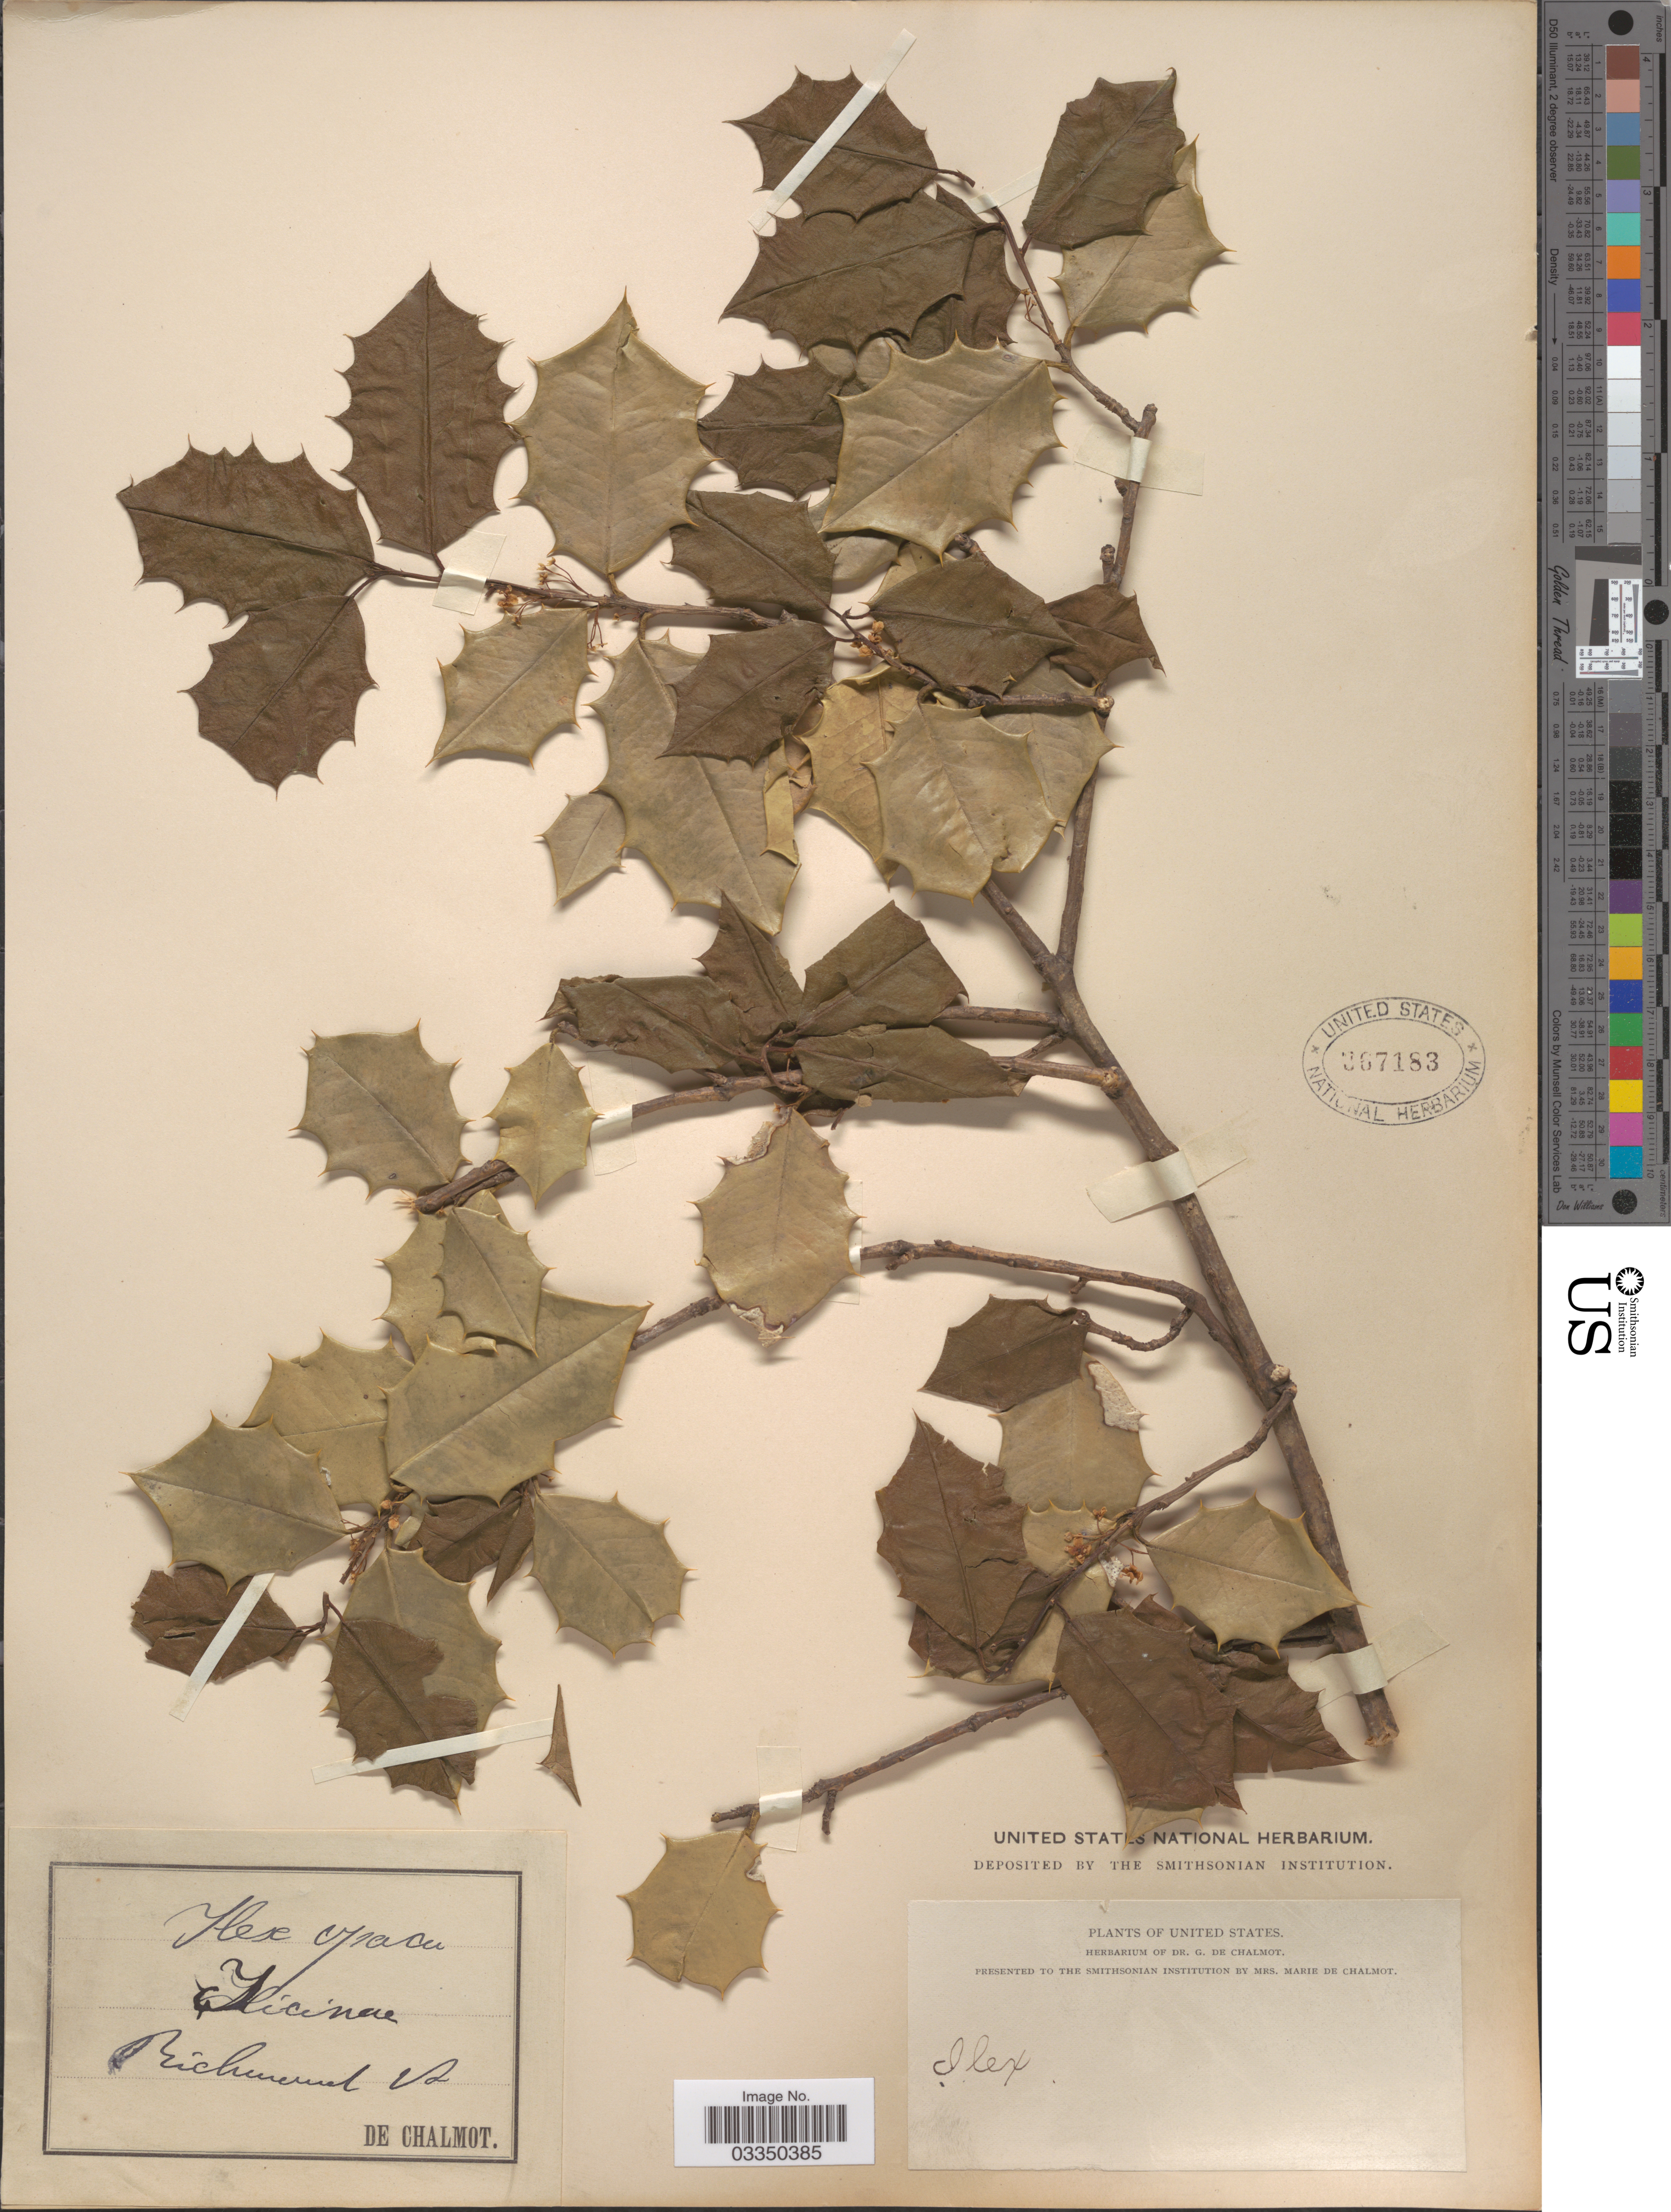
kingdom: Plantae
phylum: Tracheophyta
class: Magnoliopsida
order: Aquifoliales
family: Aquifoliaceae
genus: Ilex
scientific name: Ilex opaca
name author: Aiton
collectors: G. de Chalmot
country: United States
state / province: Virginia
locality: Richmond.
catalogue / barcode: US 367183